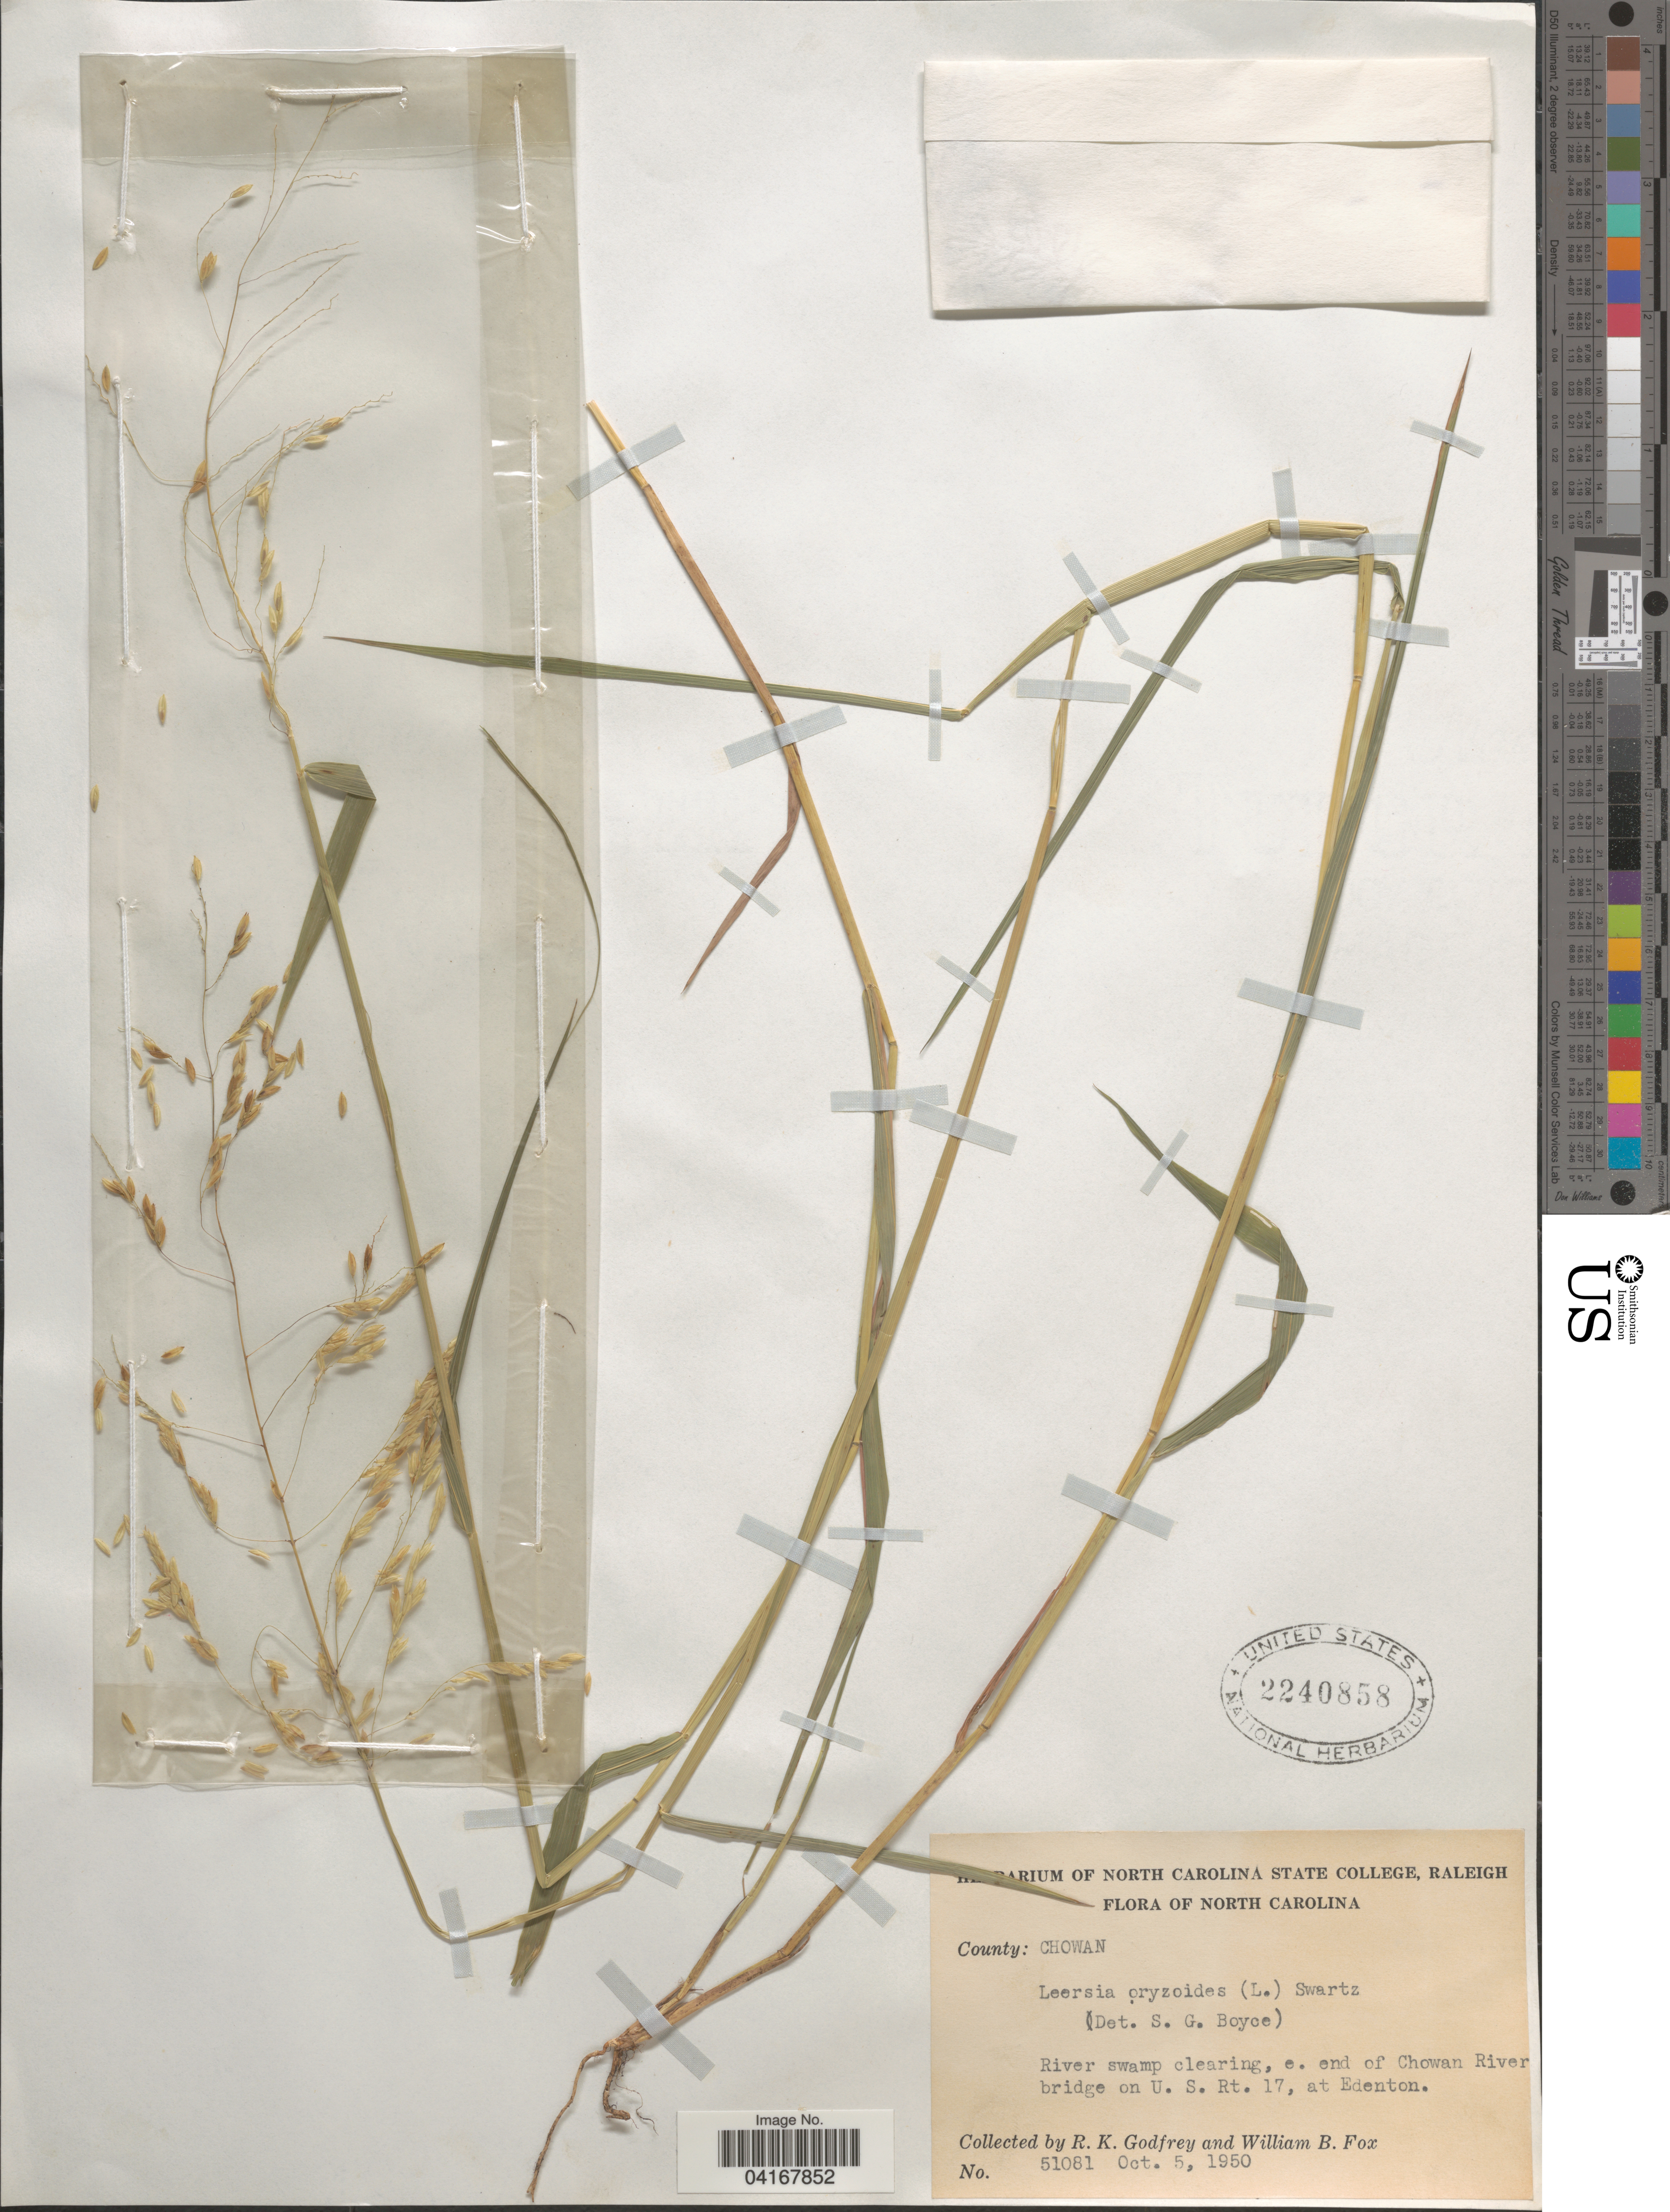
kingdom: Plantae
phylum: Tracheophyta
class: Liliopsida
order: Poales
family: Poaceae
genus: Leersia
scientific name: Leersia oryzoides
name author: (L.) Sw.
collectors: R. K. Godfrey & W. B. Fox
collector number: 51081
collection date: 1950-10-05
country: United States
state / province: North Carolina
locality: County: Chowan. E. end of Chowan River bridge on U. S. Rt. 17, at Edenton.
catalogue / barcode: US 2240858